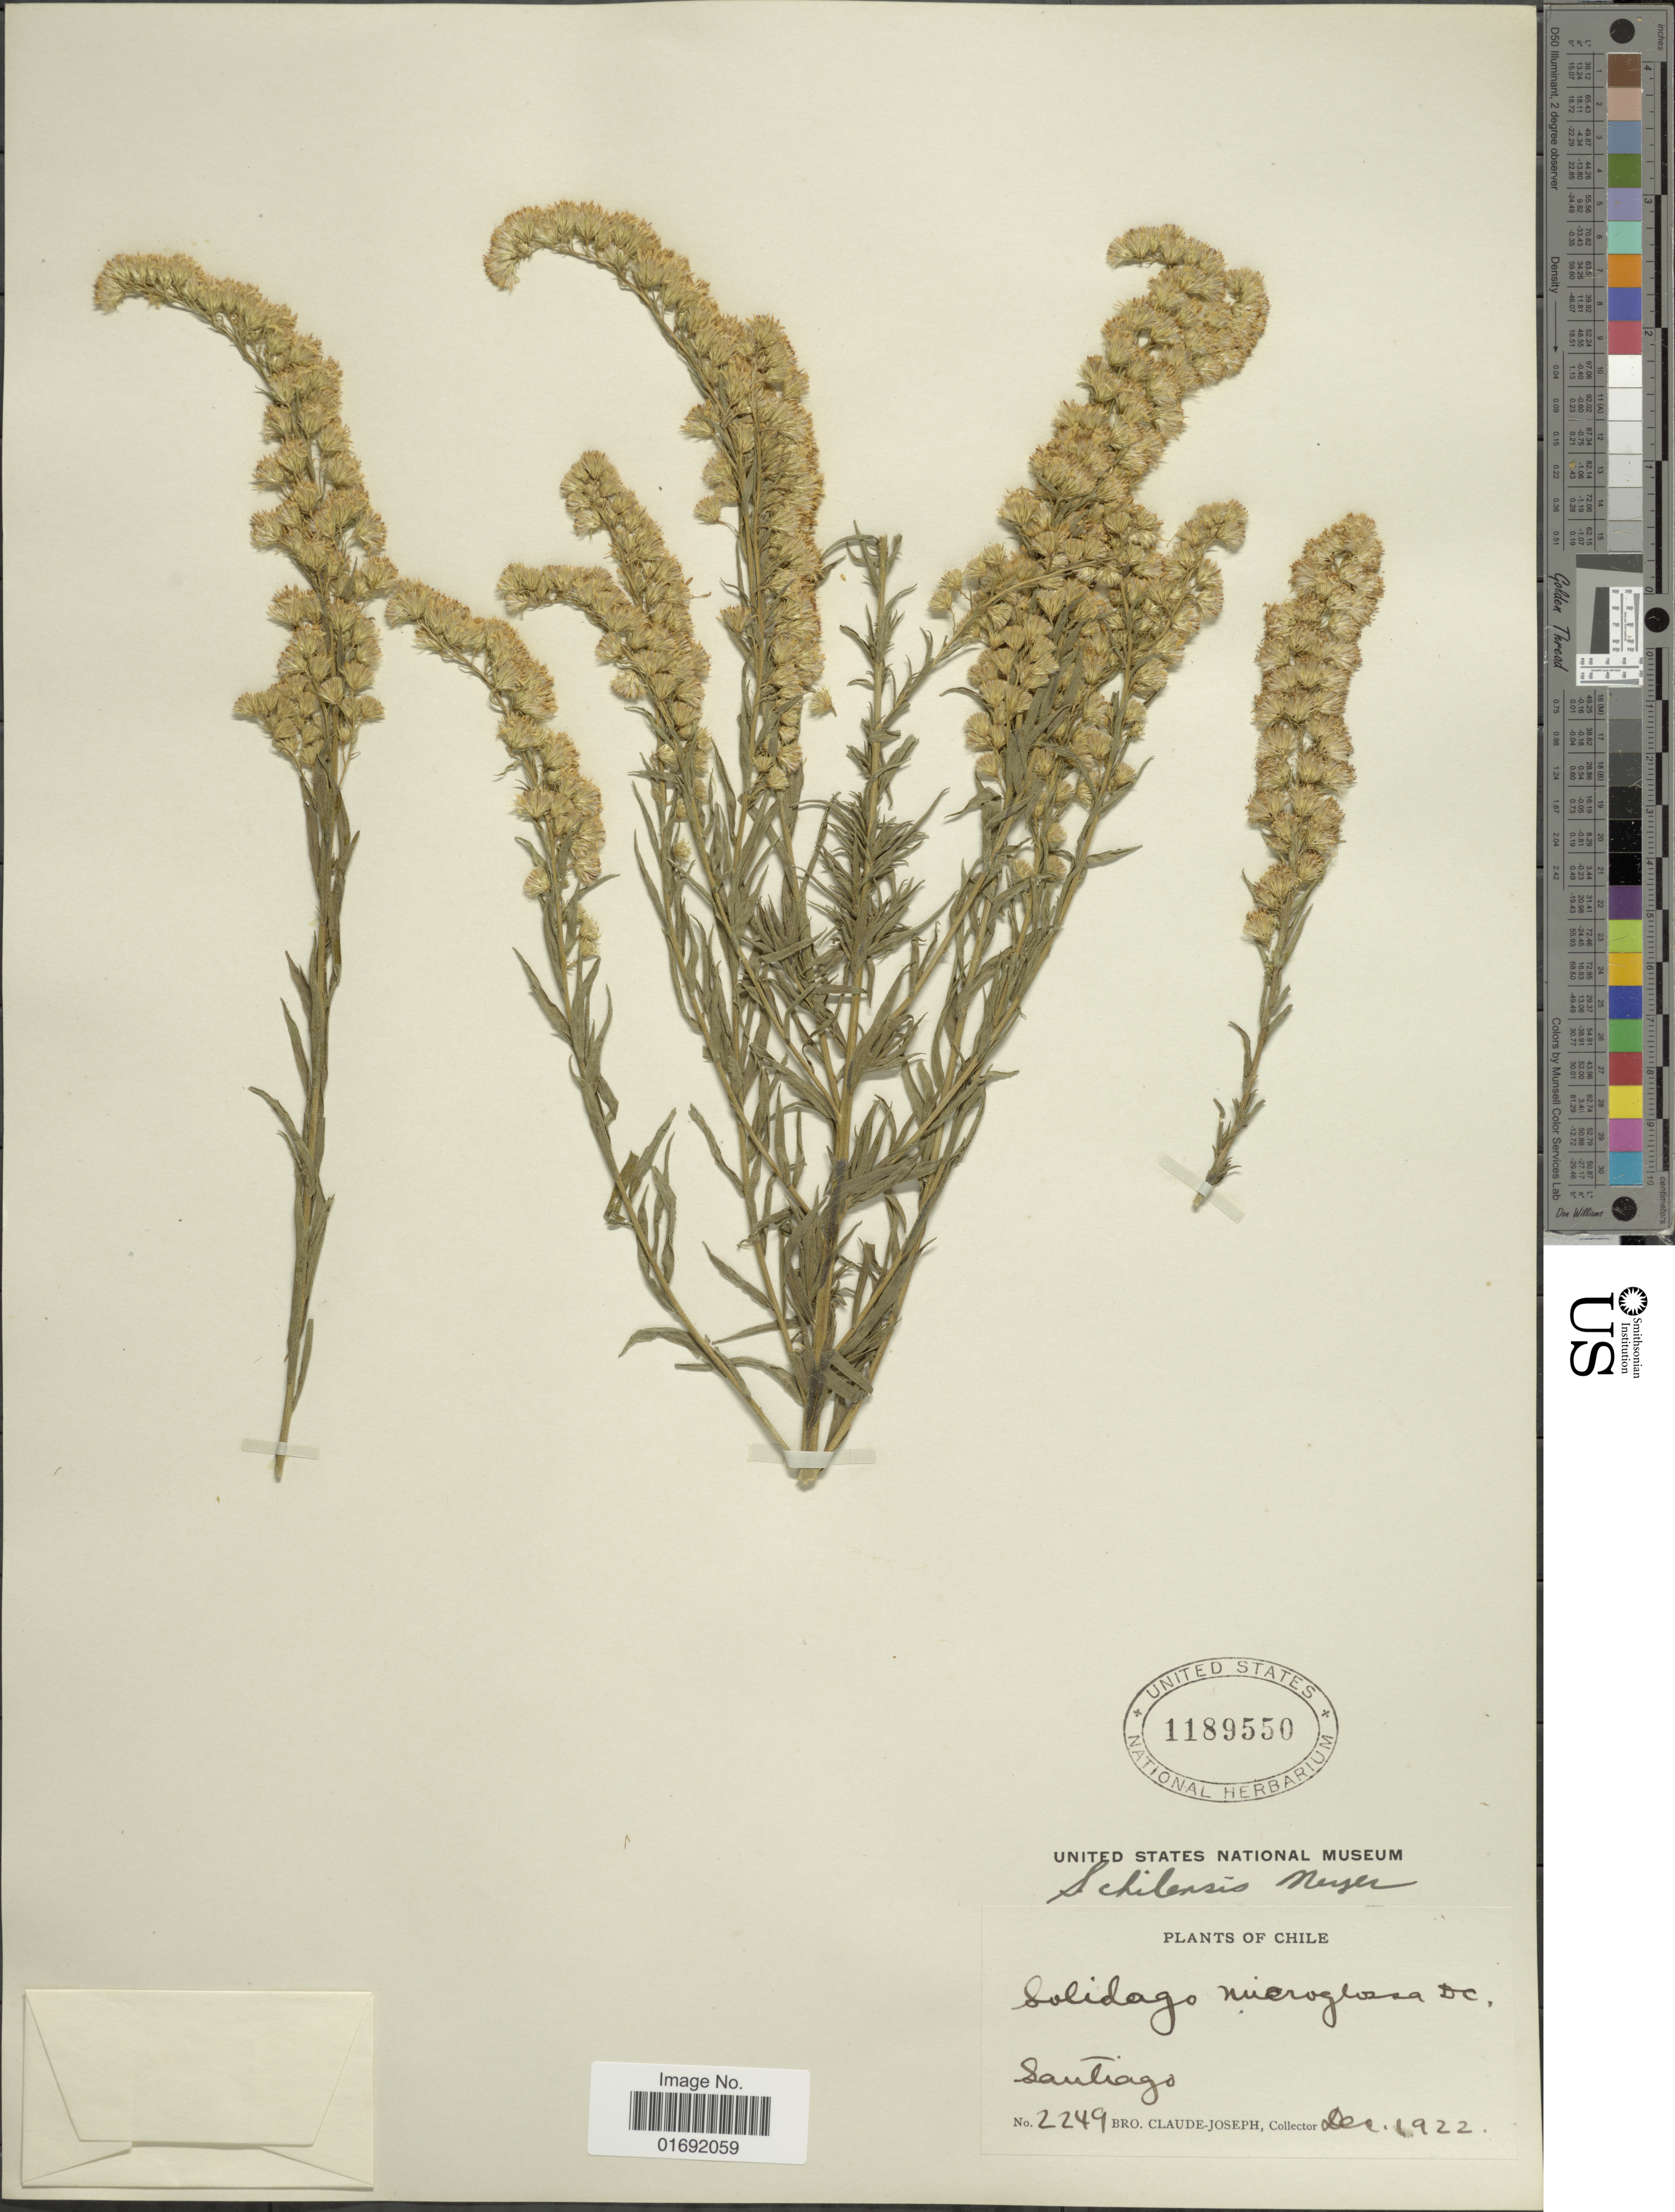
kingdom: Plantae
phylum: Tracheophyta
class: Magnoliopsida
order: Asterales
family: Asteraceae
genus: Solidago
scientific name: Solidago chilensis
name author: Meyen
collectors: Bro. Claude-Joseph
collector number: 2249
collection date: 1922-12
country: Chile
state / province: Región Metropolitana (RM)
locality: Santiago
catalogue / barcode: US 1189550